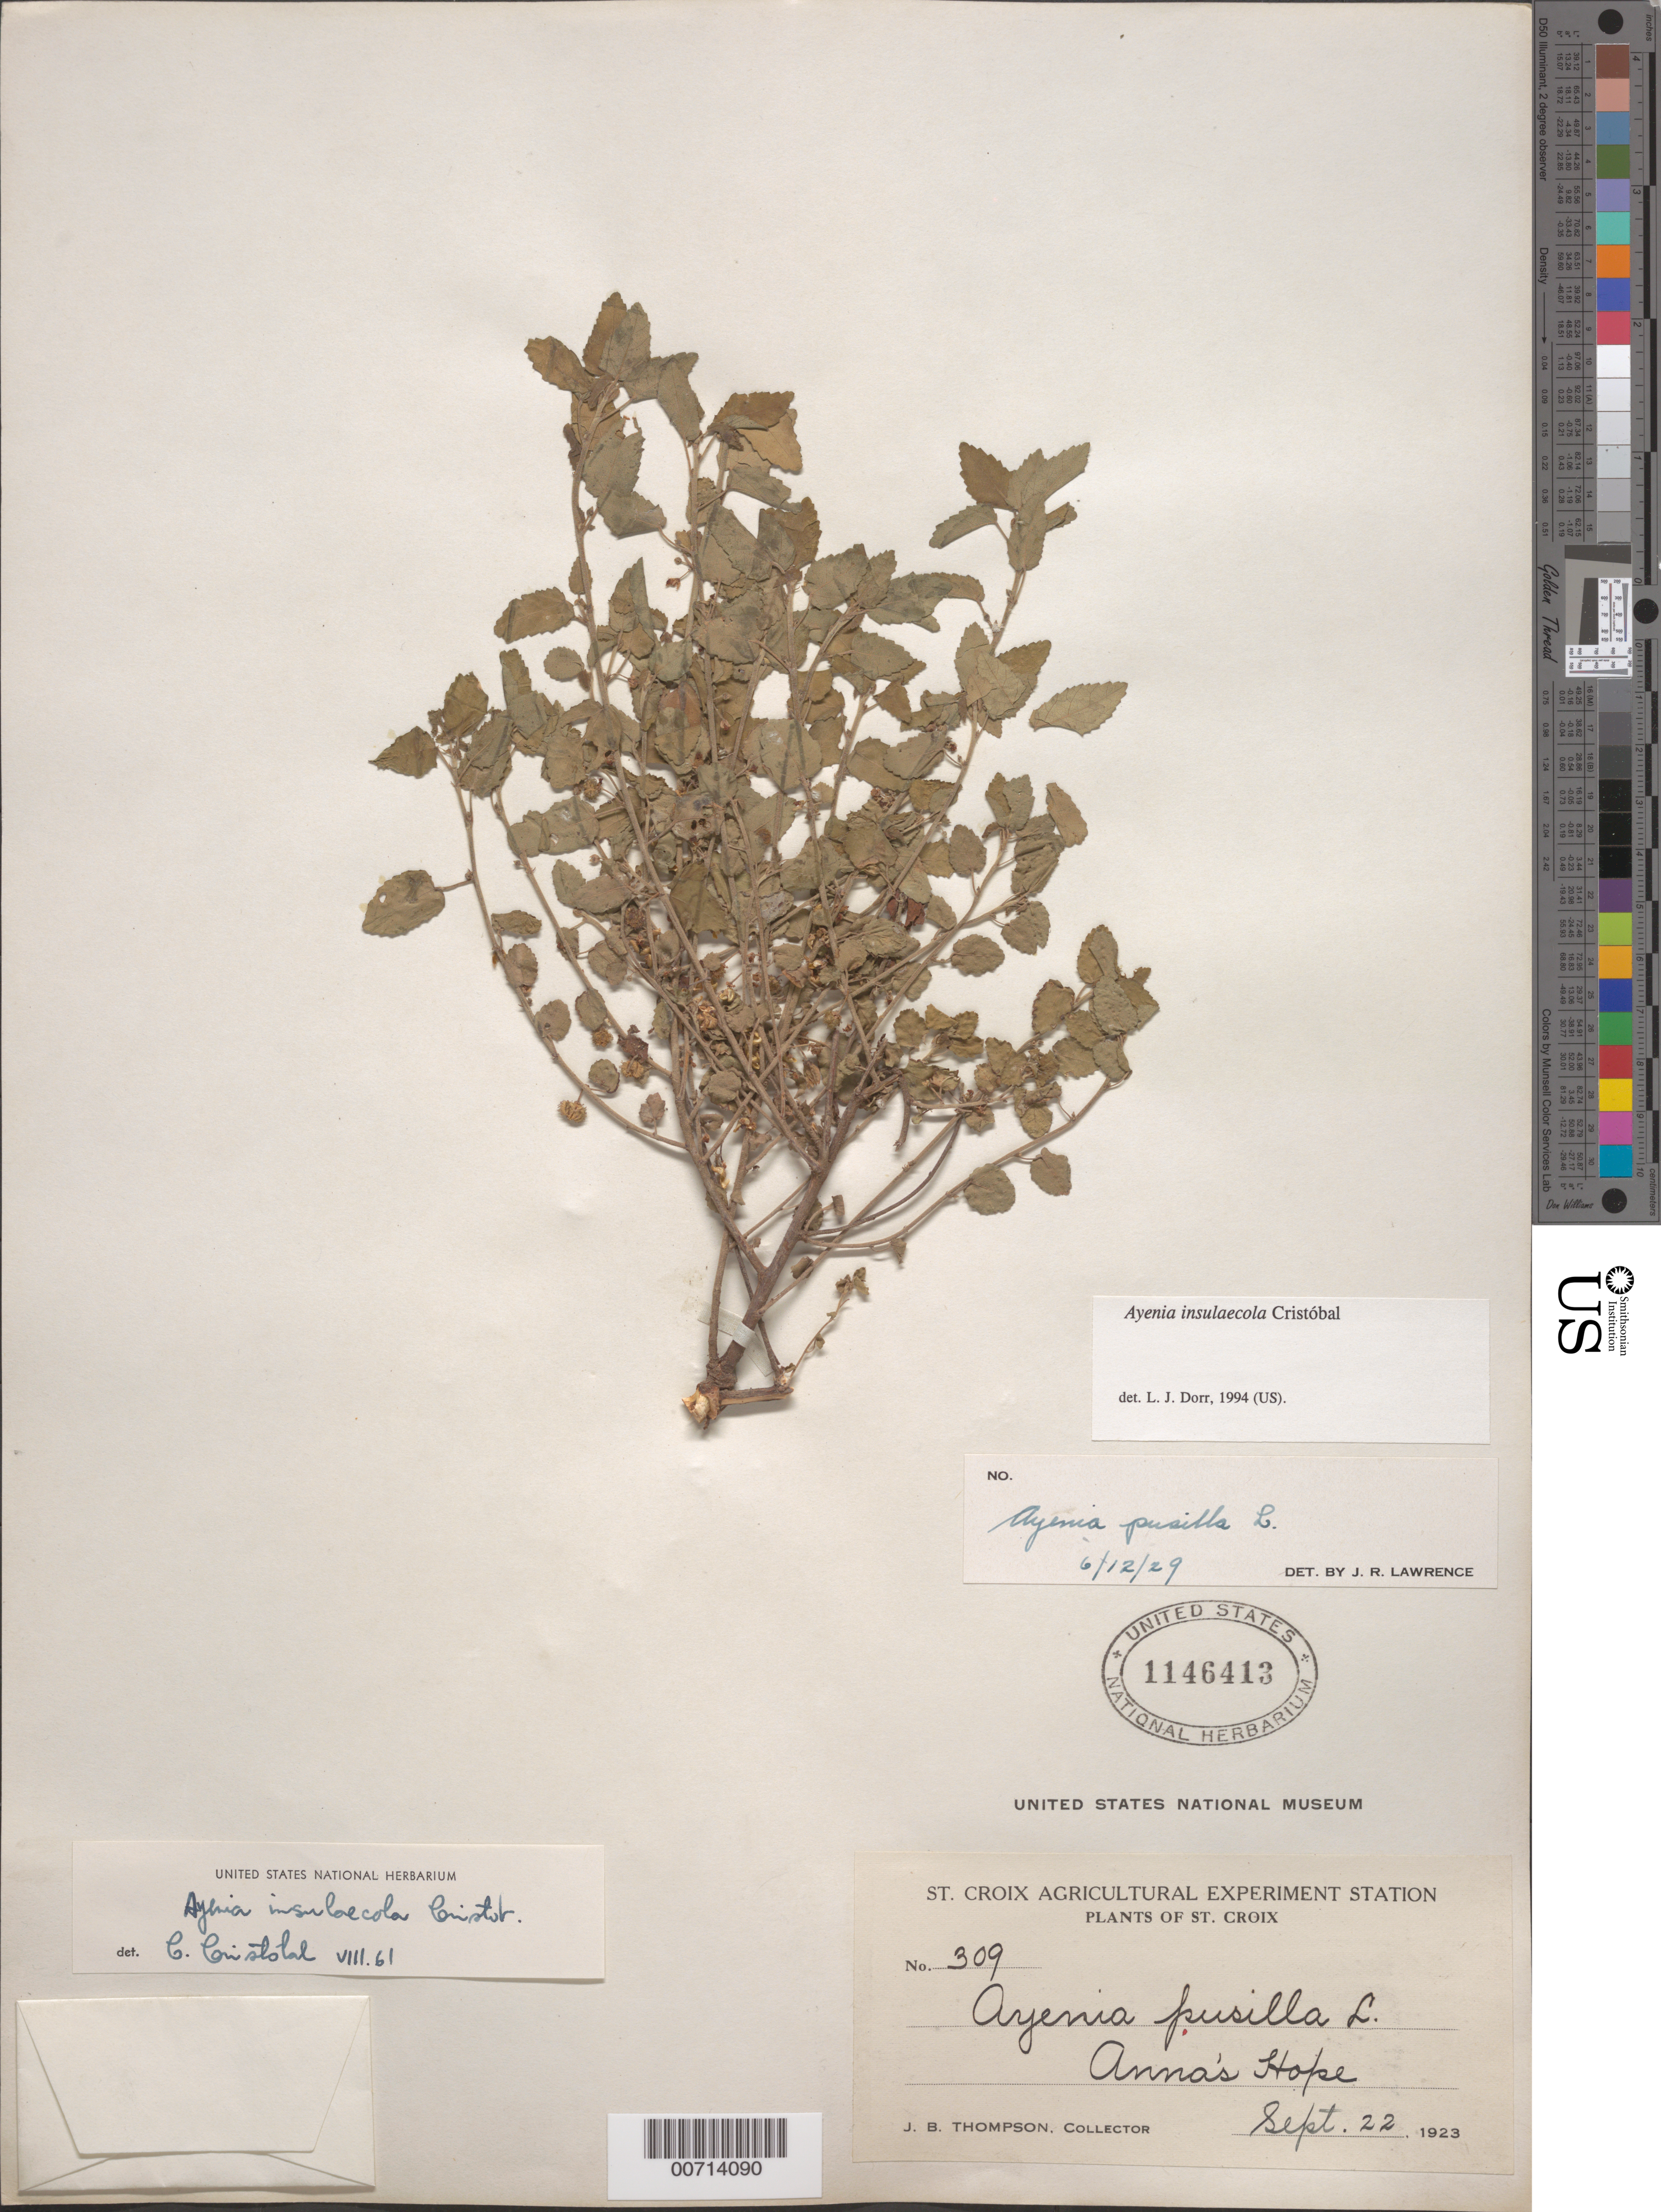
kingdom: Plantae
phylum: Tracheophyta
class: Magnoliopsida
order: Malvales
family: Malvaceae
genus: Ayenia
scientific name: Ayenia insulicola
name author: Cristóbal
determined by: Dorr, L. J., (BOT), Smithsonian Institution - National Museum of Natural History (UNITED STATES)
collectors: J. B. Thompson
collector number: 309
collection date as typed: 22 Sep 1923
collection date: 1923-09-22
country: U.S. Virgin Islands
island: St. Croix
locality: Anna's Hope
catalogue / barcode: US 1146413